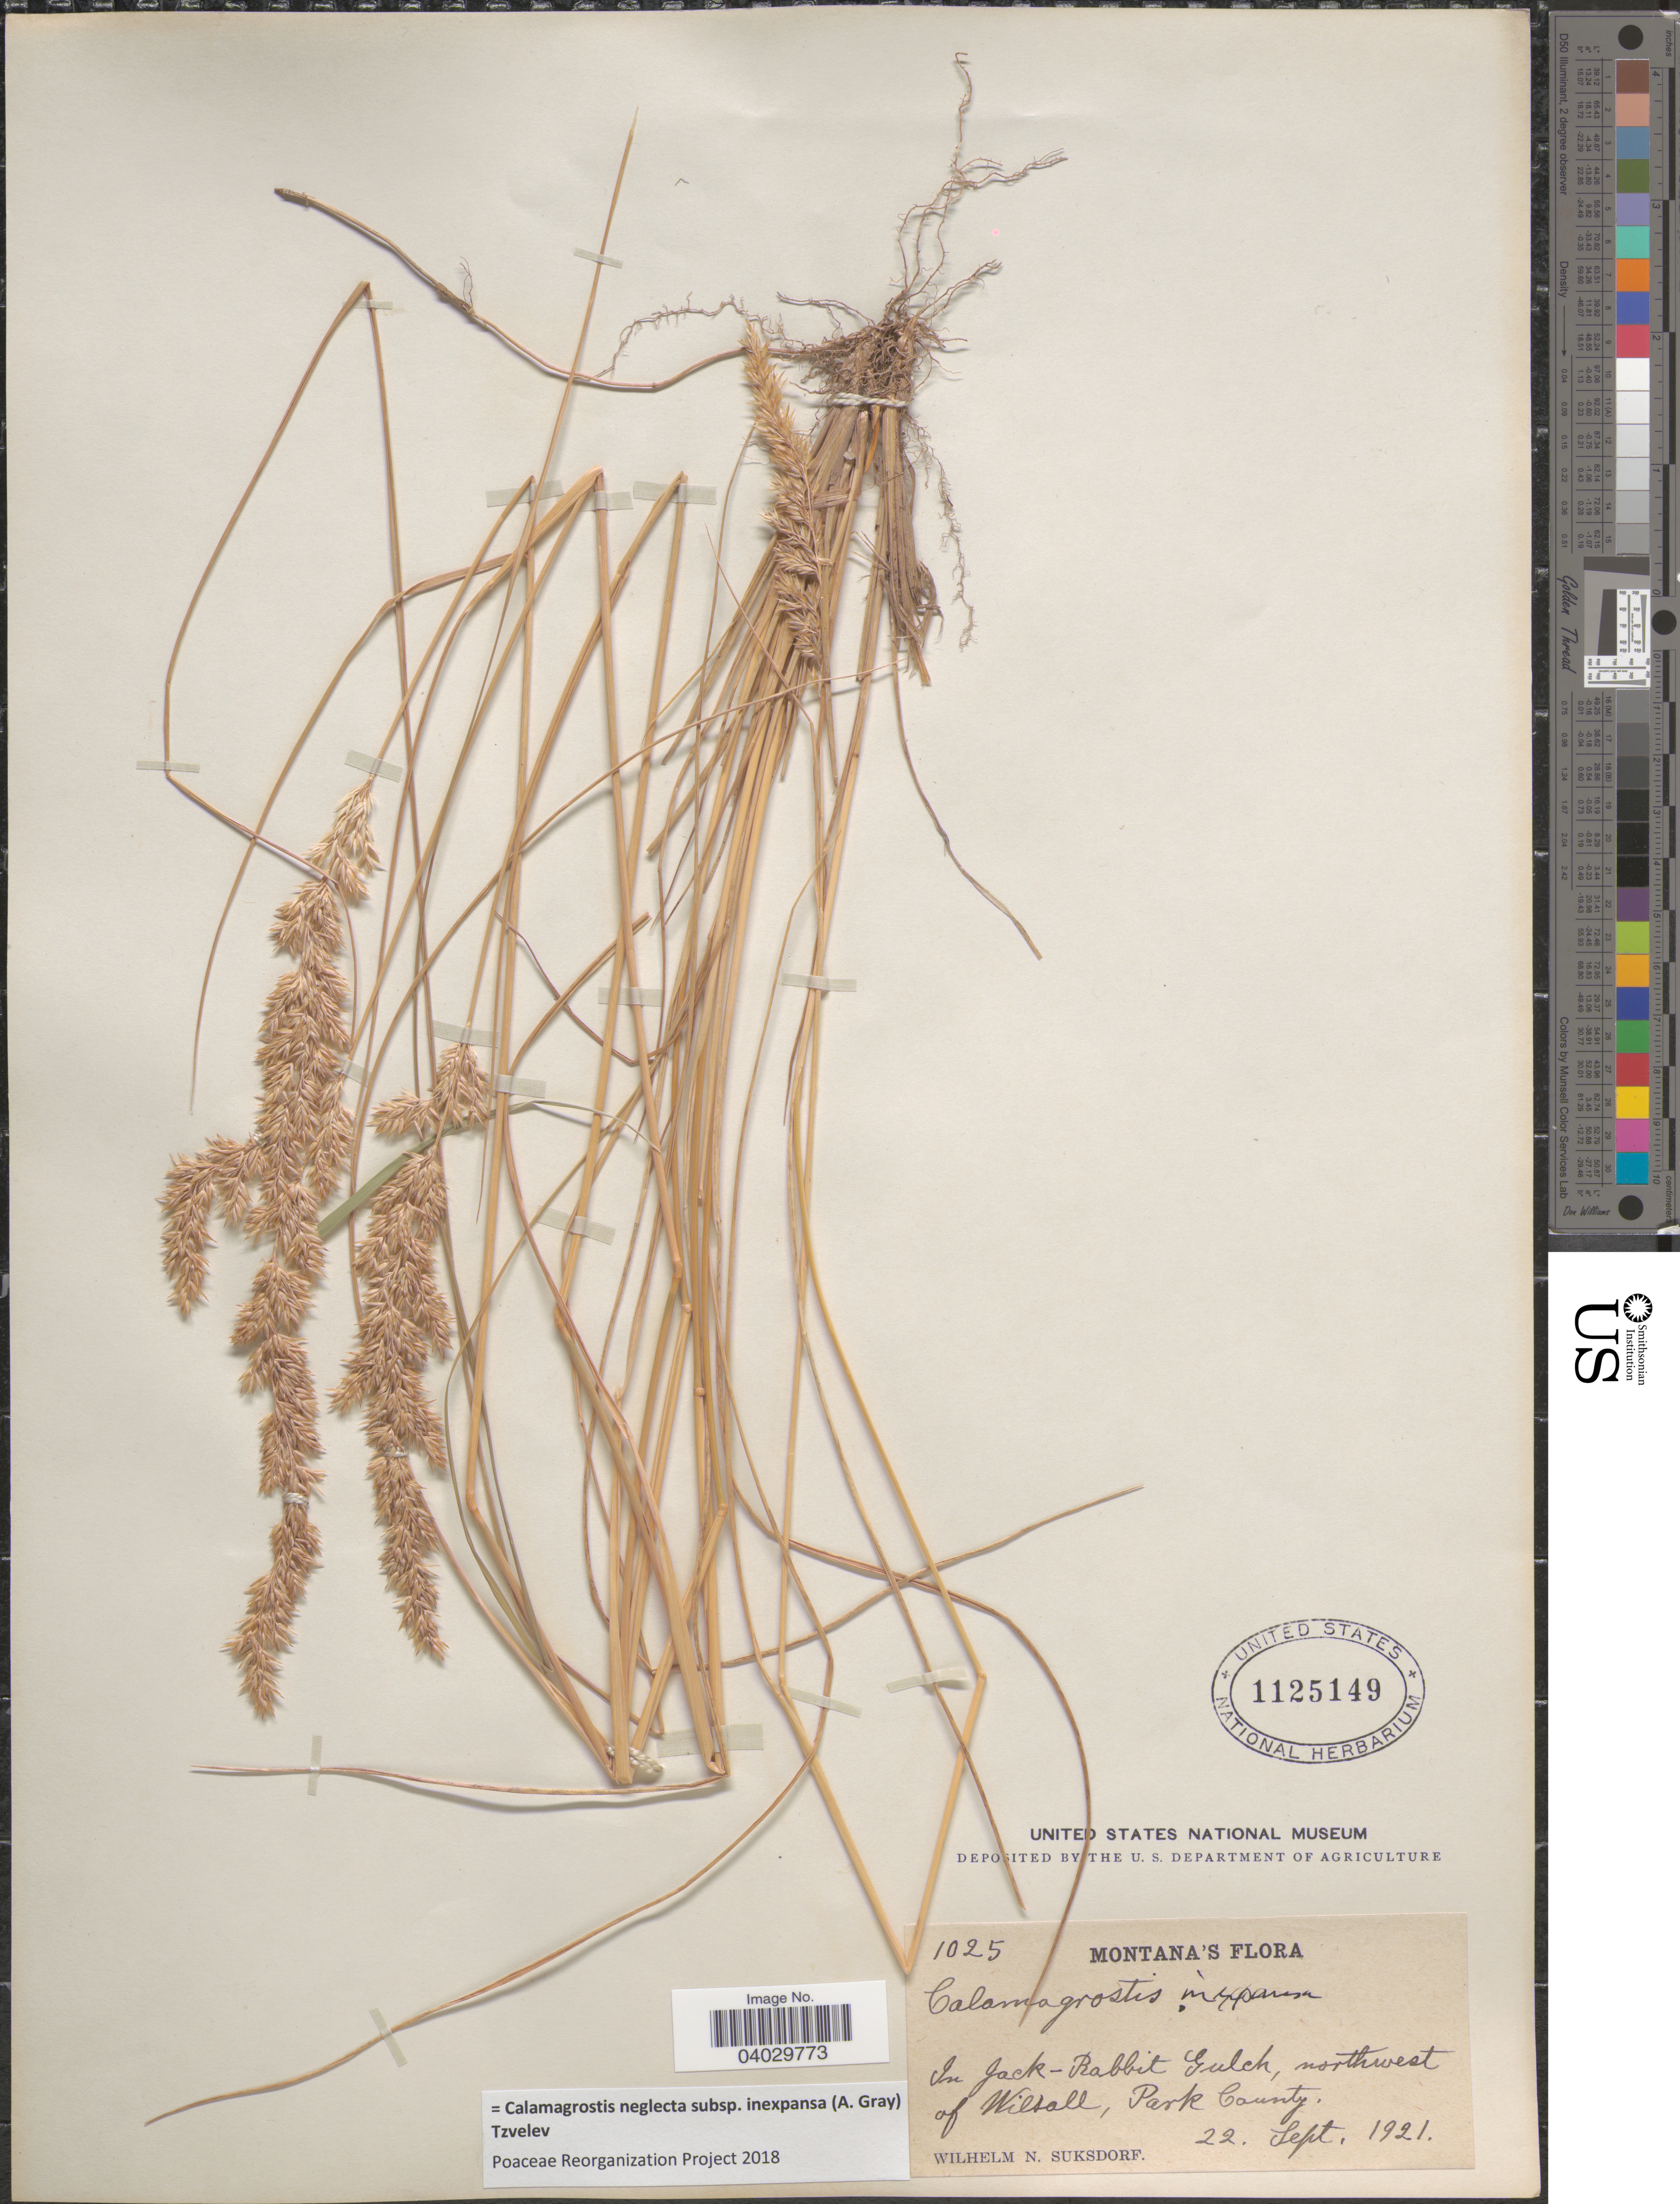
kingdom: Plantae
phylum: Tracheophyta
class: Liliopsida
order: Poales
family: Poaceae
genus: Calamagrostis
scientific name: Calamagrostis neglecta subsp. inexpansa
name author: (A. Gray) Tzvelev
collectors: W. N. Suksdorf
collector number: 1025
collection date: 1921-09-22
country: United States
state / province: Montana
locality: In Jack-Rabbit Gulch, northwest of Wilsall, Park County.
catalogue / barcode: US 1125149